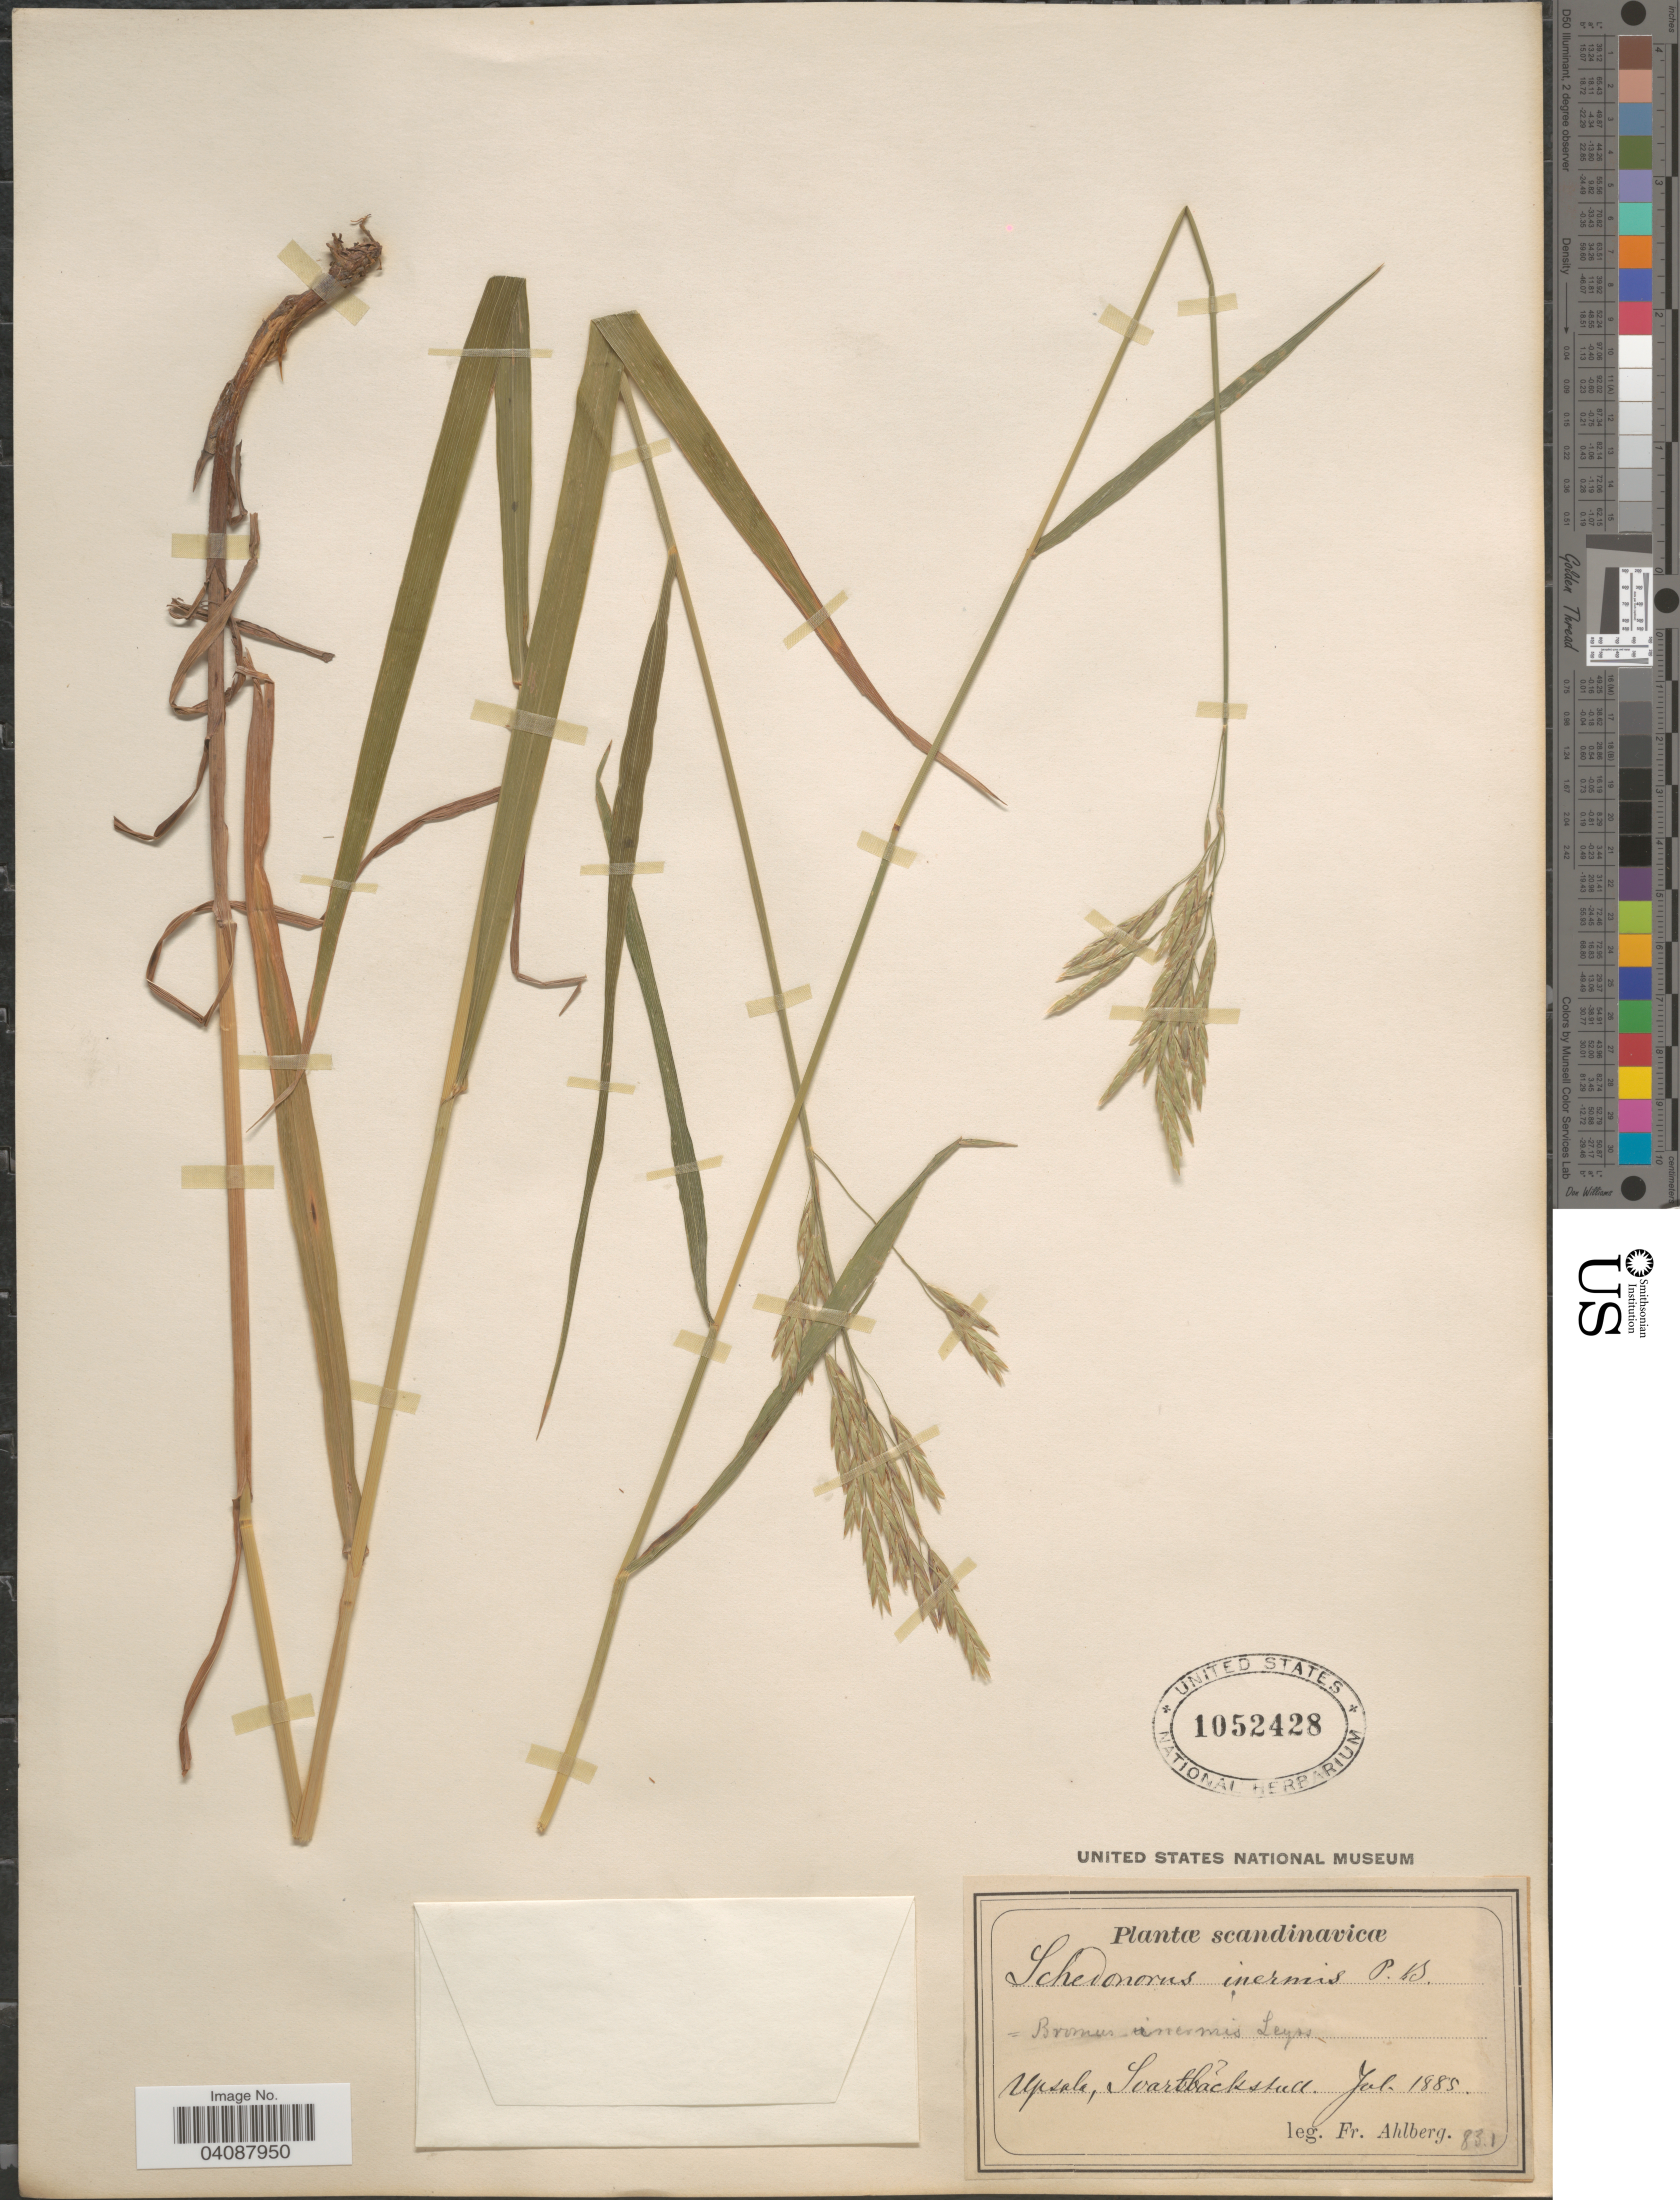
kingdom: Plantae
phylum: Tracheophyta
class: Liliopsida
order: Poales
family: Poaceae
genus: Bromus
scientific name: Bromus inermis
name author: Leyss.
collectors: F. Ahlberg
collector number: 831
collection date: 1885-07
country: Sweden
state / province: Uppsala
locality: Scandinavicæ. Upsala, Svartbacksen.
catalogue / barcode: US 1052428